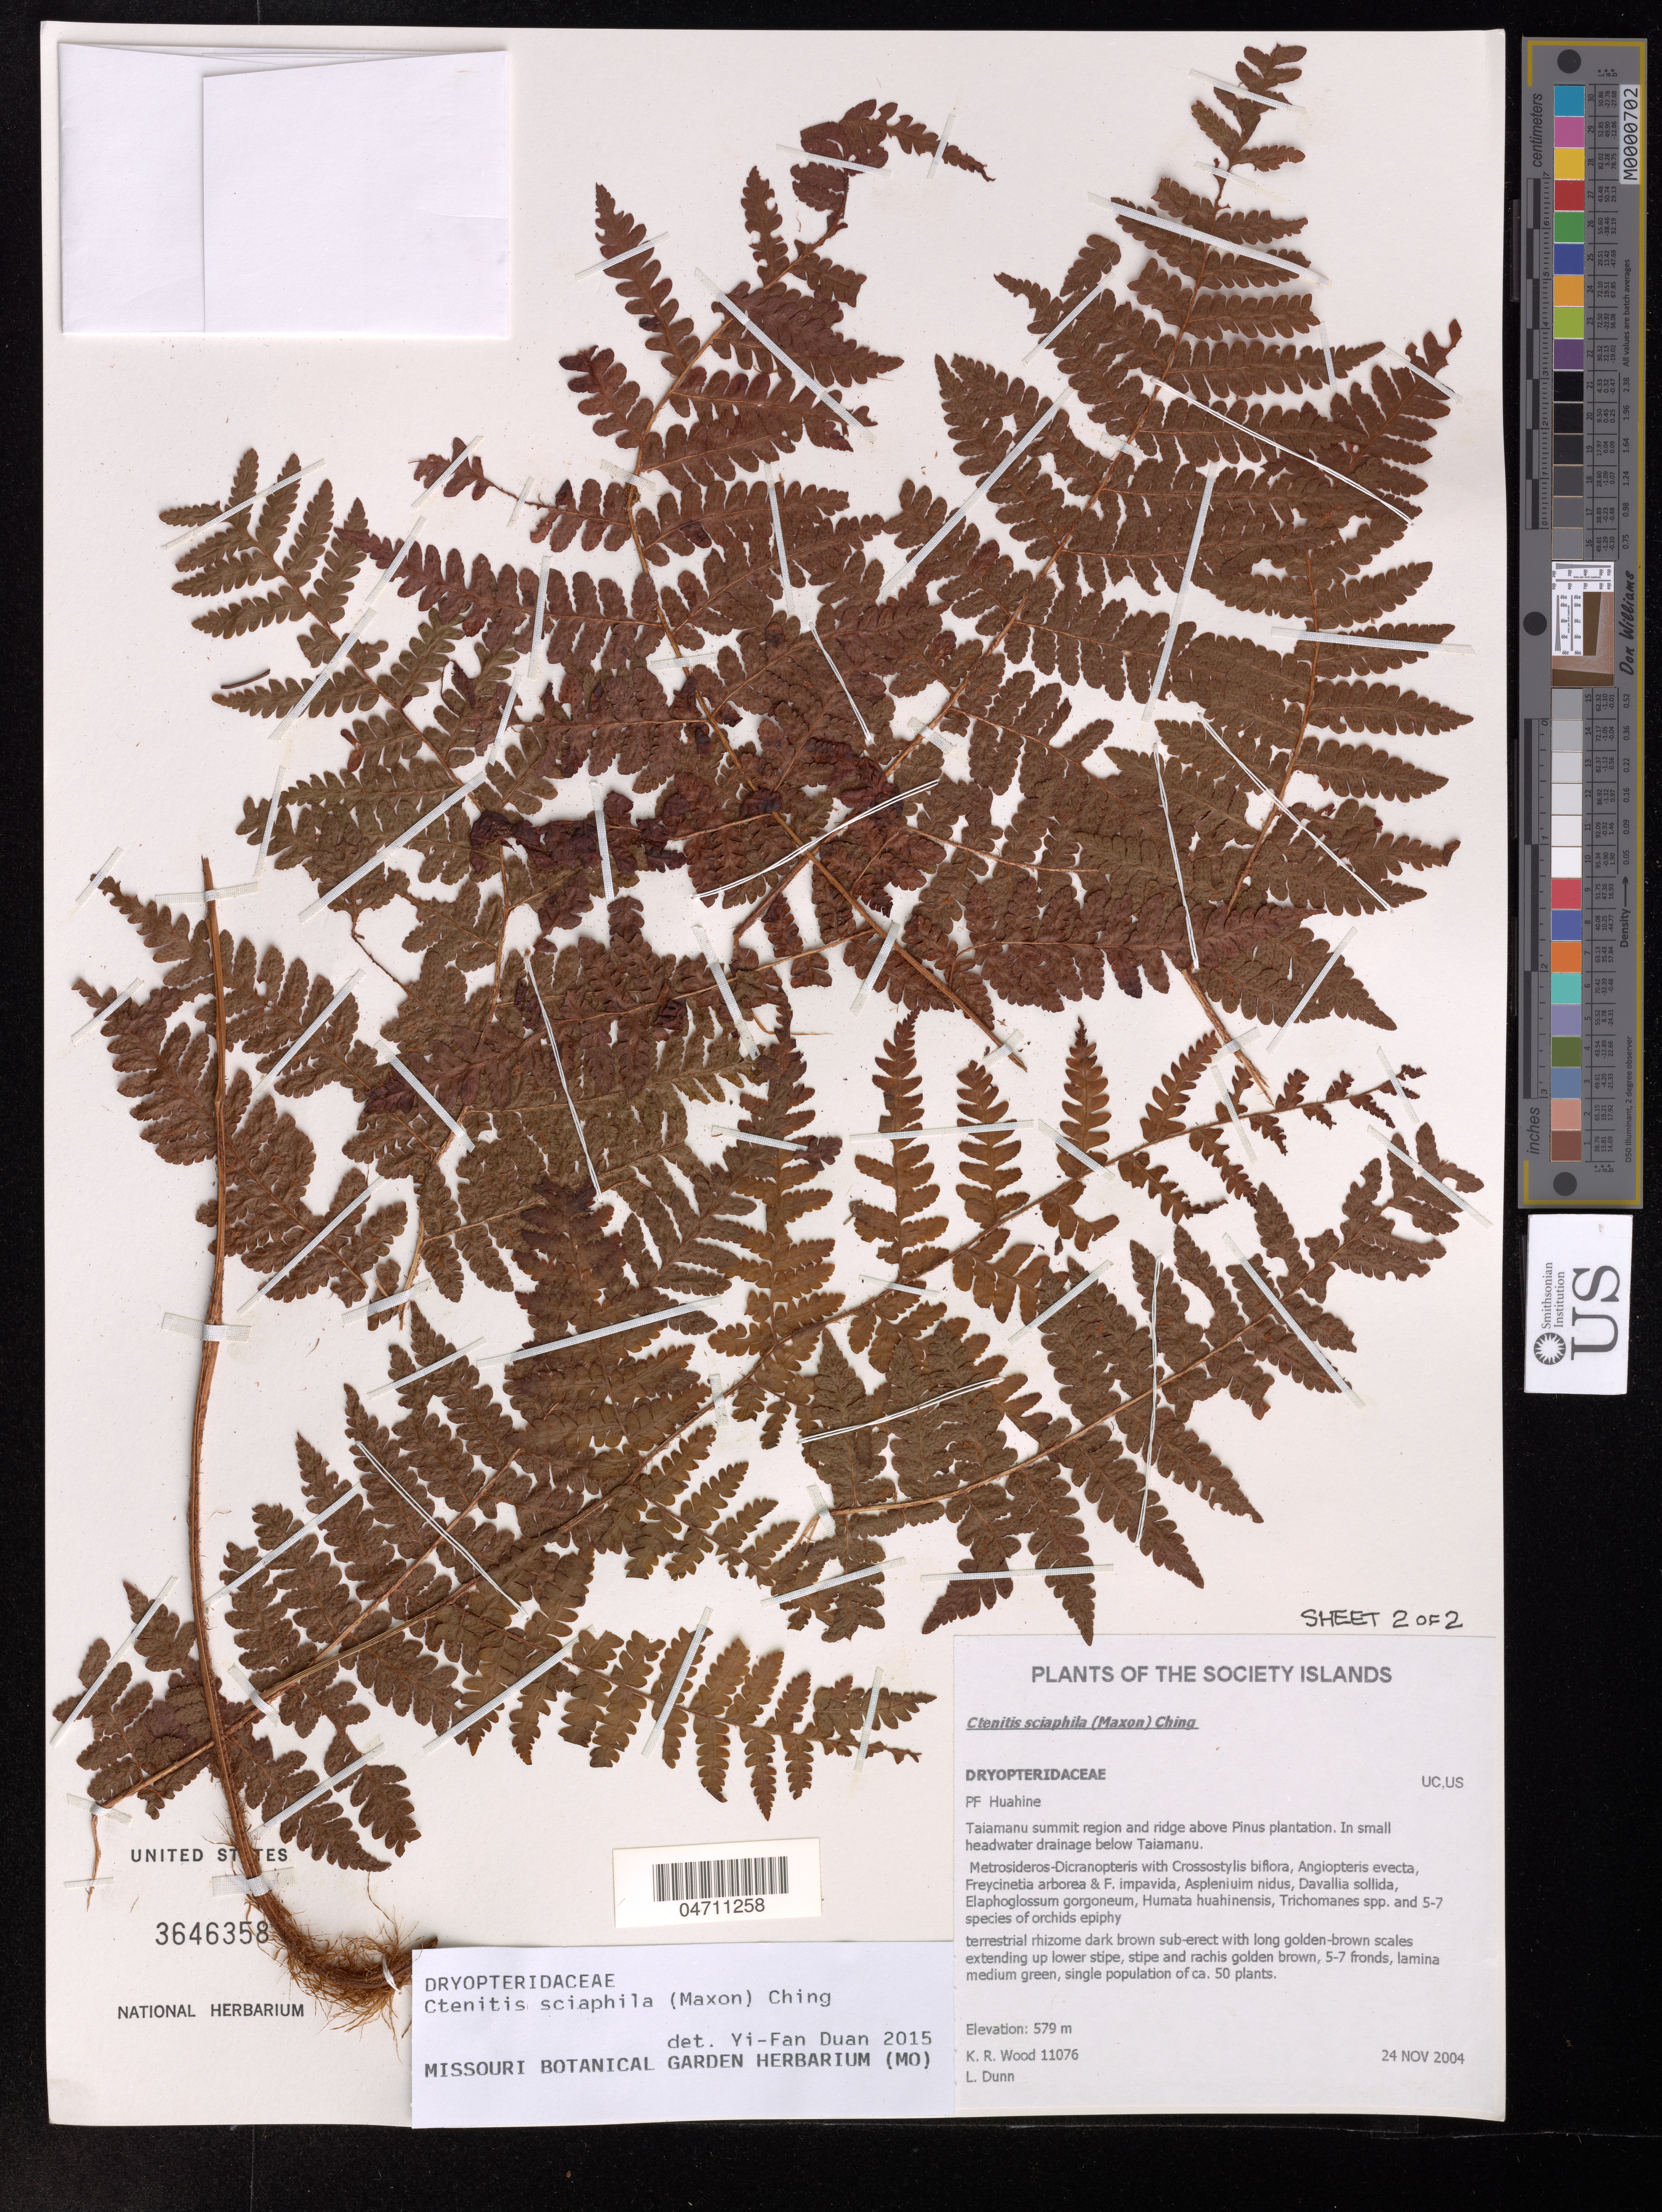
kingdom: Plantae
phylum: Tracheophyta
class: Polypodiopsida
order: Polypodiales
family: Dryopteridaceae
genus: Ctenitis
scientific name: Ctenitis sciaphila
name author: (Maxon) Ching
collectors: K. R. Wood & L. Dunn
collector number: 11076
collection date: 2004-11-24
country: French Polynesia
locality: PF Huahine, Taiamanu. In small headwater drainage below Taiamanu.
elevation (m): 579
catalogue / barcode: US 3646358